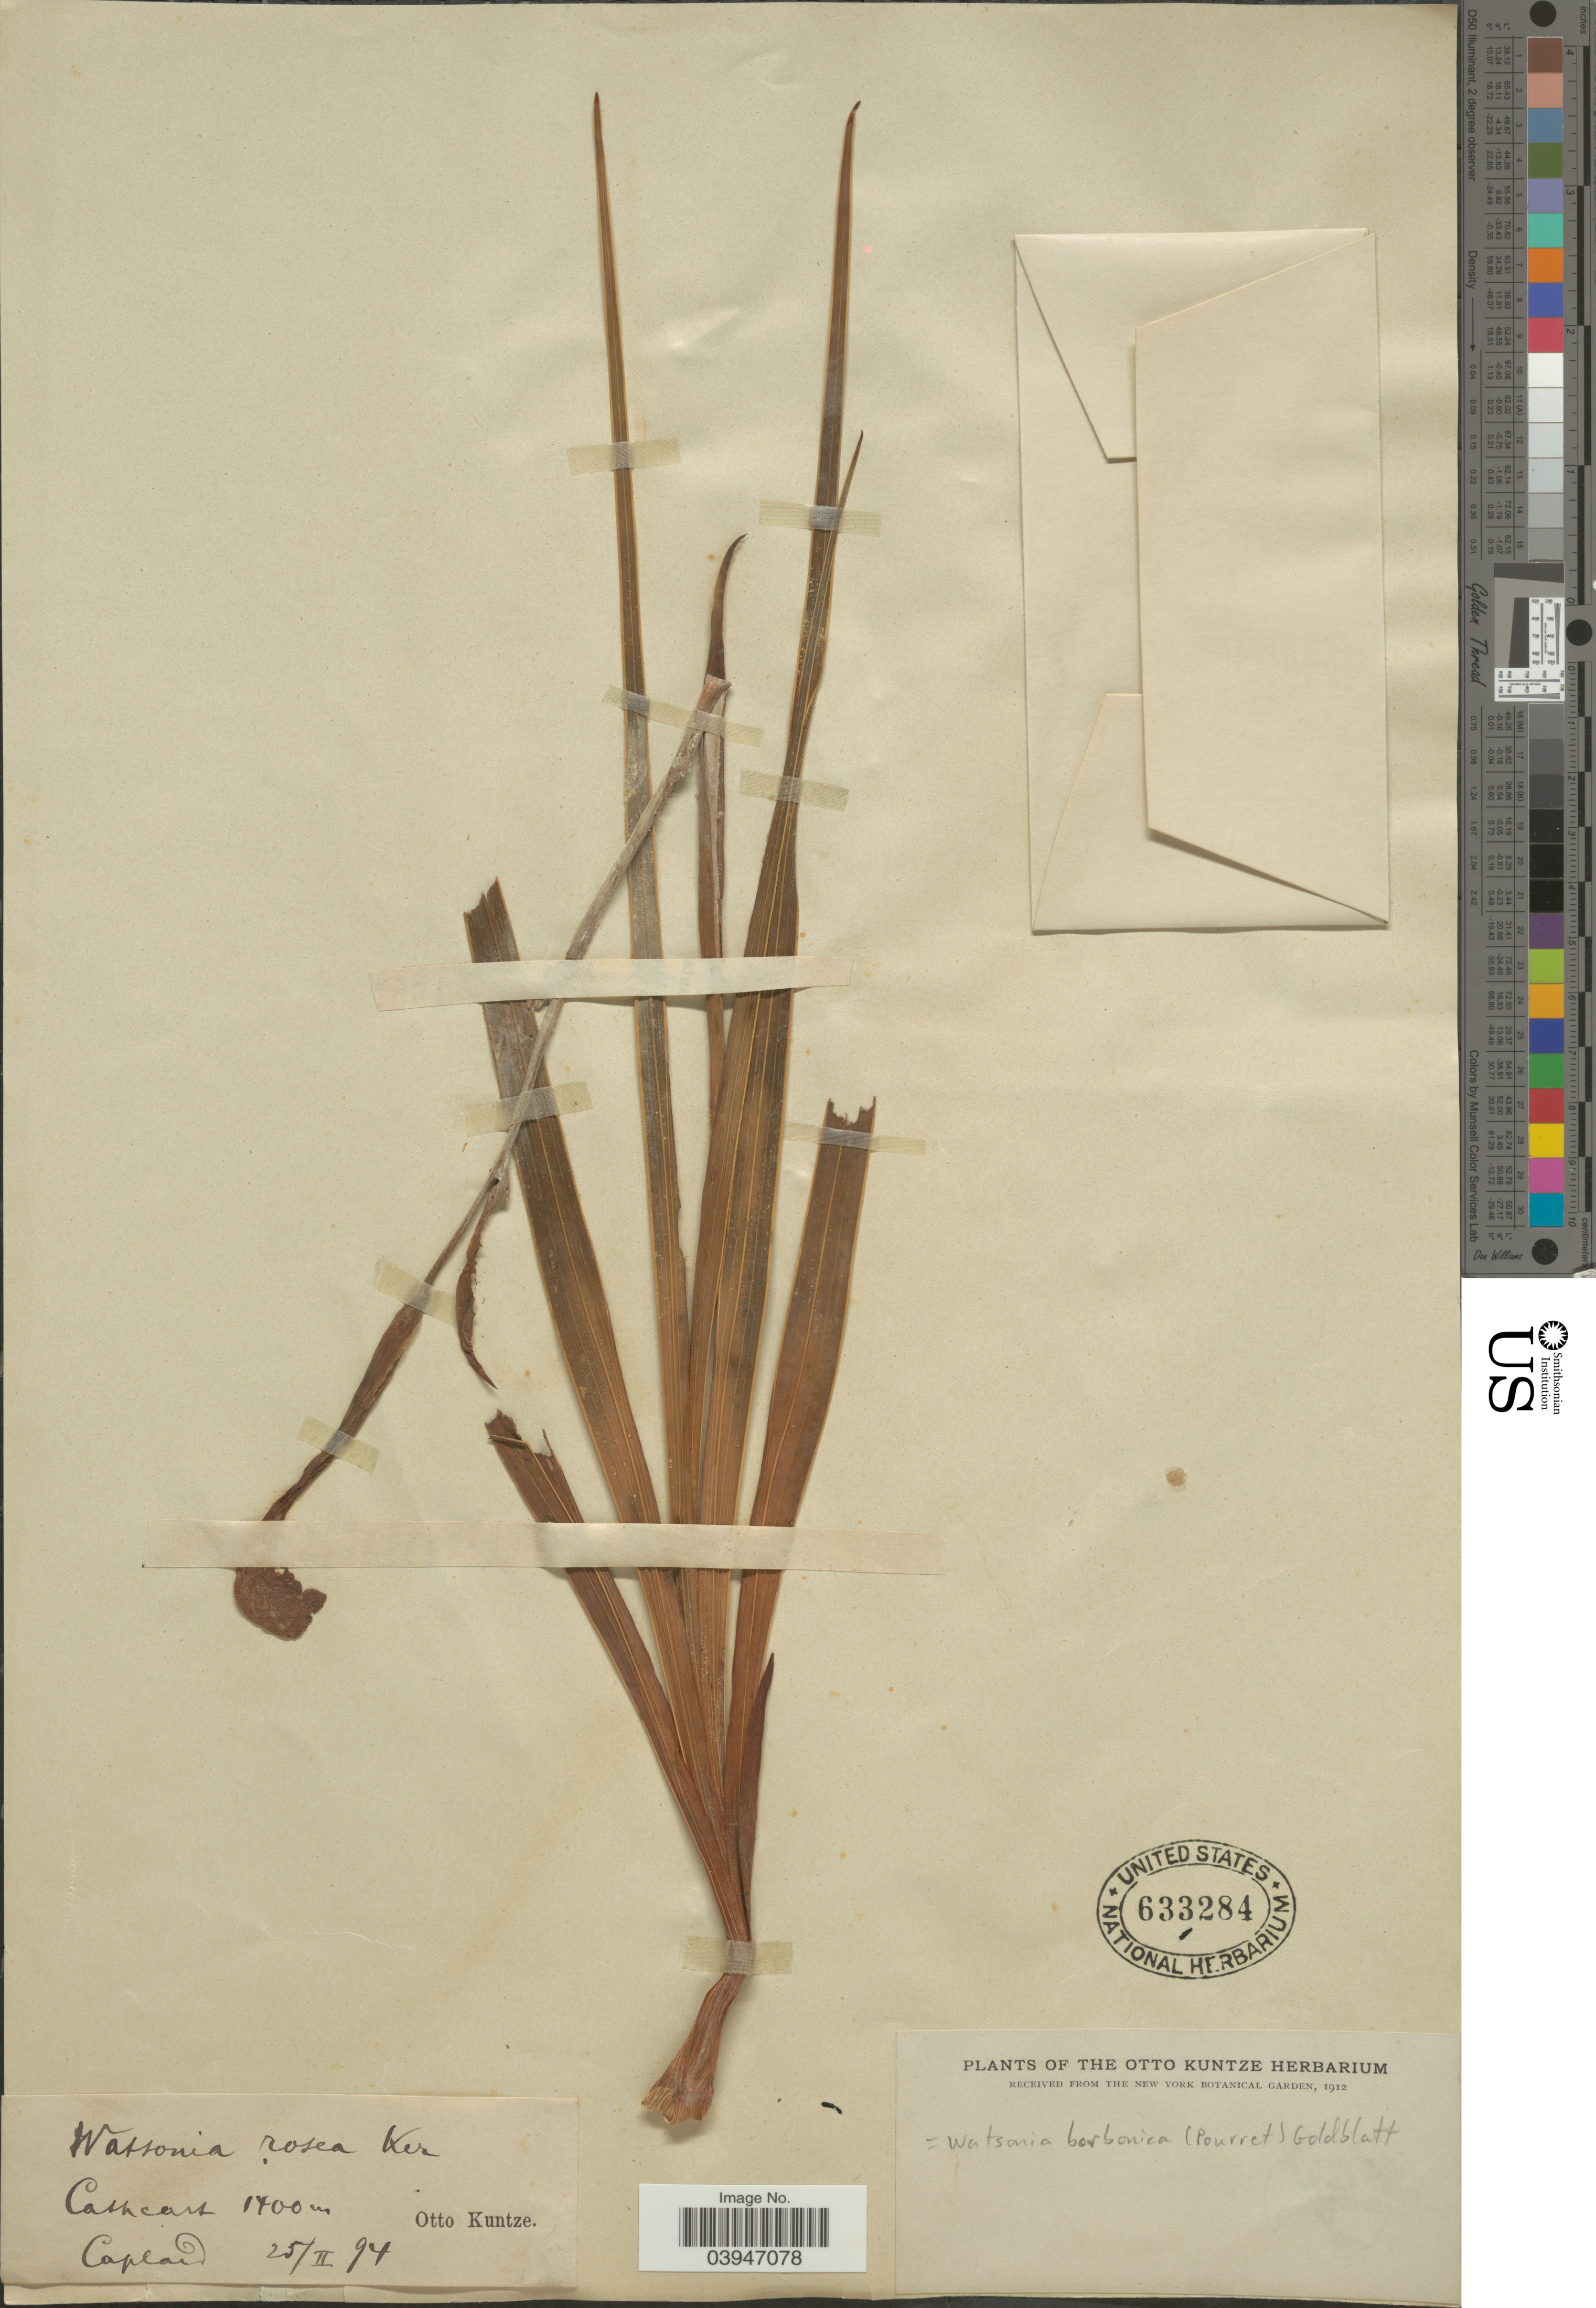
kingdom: Plantae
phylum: Tracheophyta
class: Liliopsida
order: Asparagales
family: Iridaceae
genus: Watsonia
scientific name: Watsonia borbonica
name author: (Pourr.) Goldblatt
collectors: C.E.O. Kuntze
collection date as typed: Transcribed d/m/y: 25/2/94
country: South Africa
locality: Cathcart. Capland.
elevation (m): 1400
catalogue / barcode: US 633284